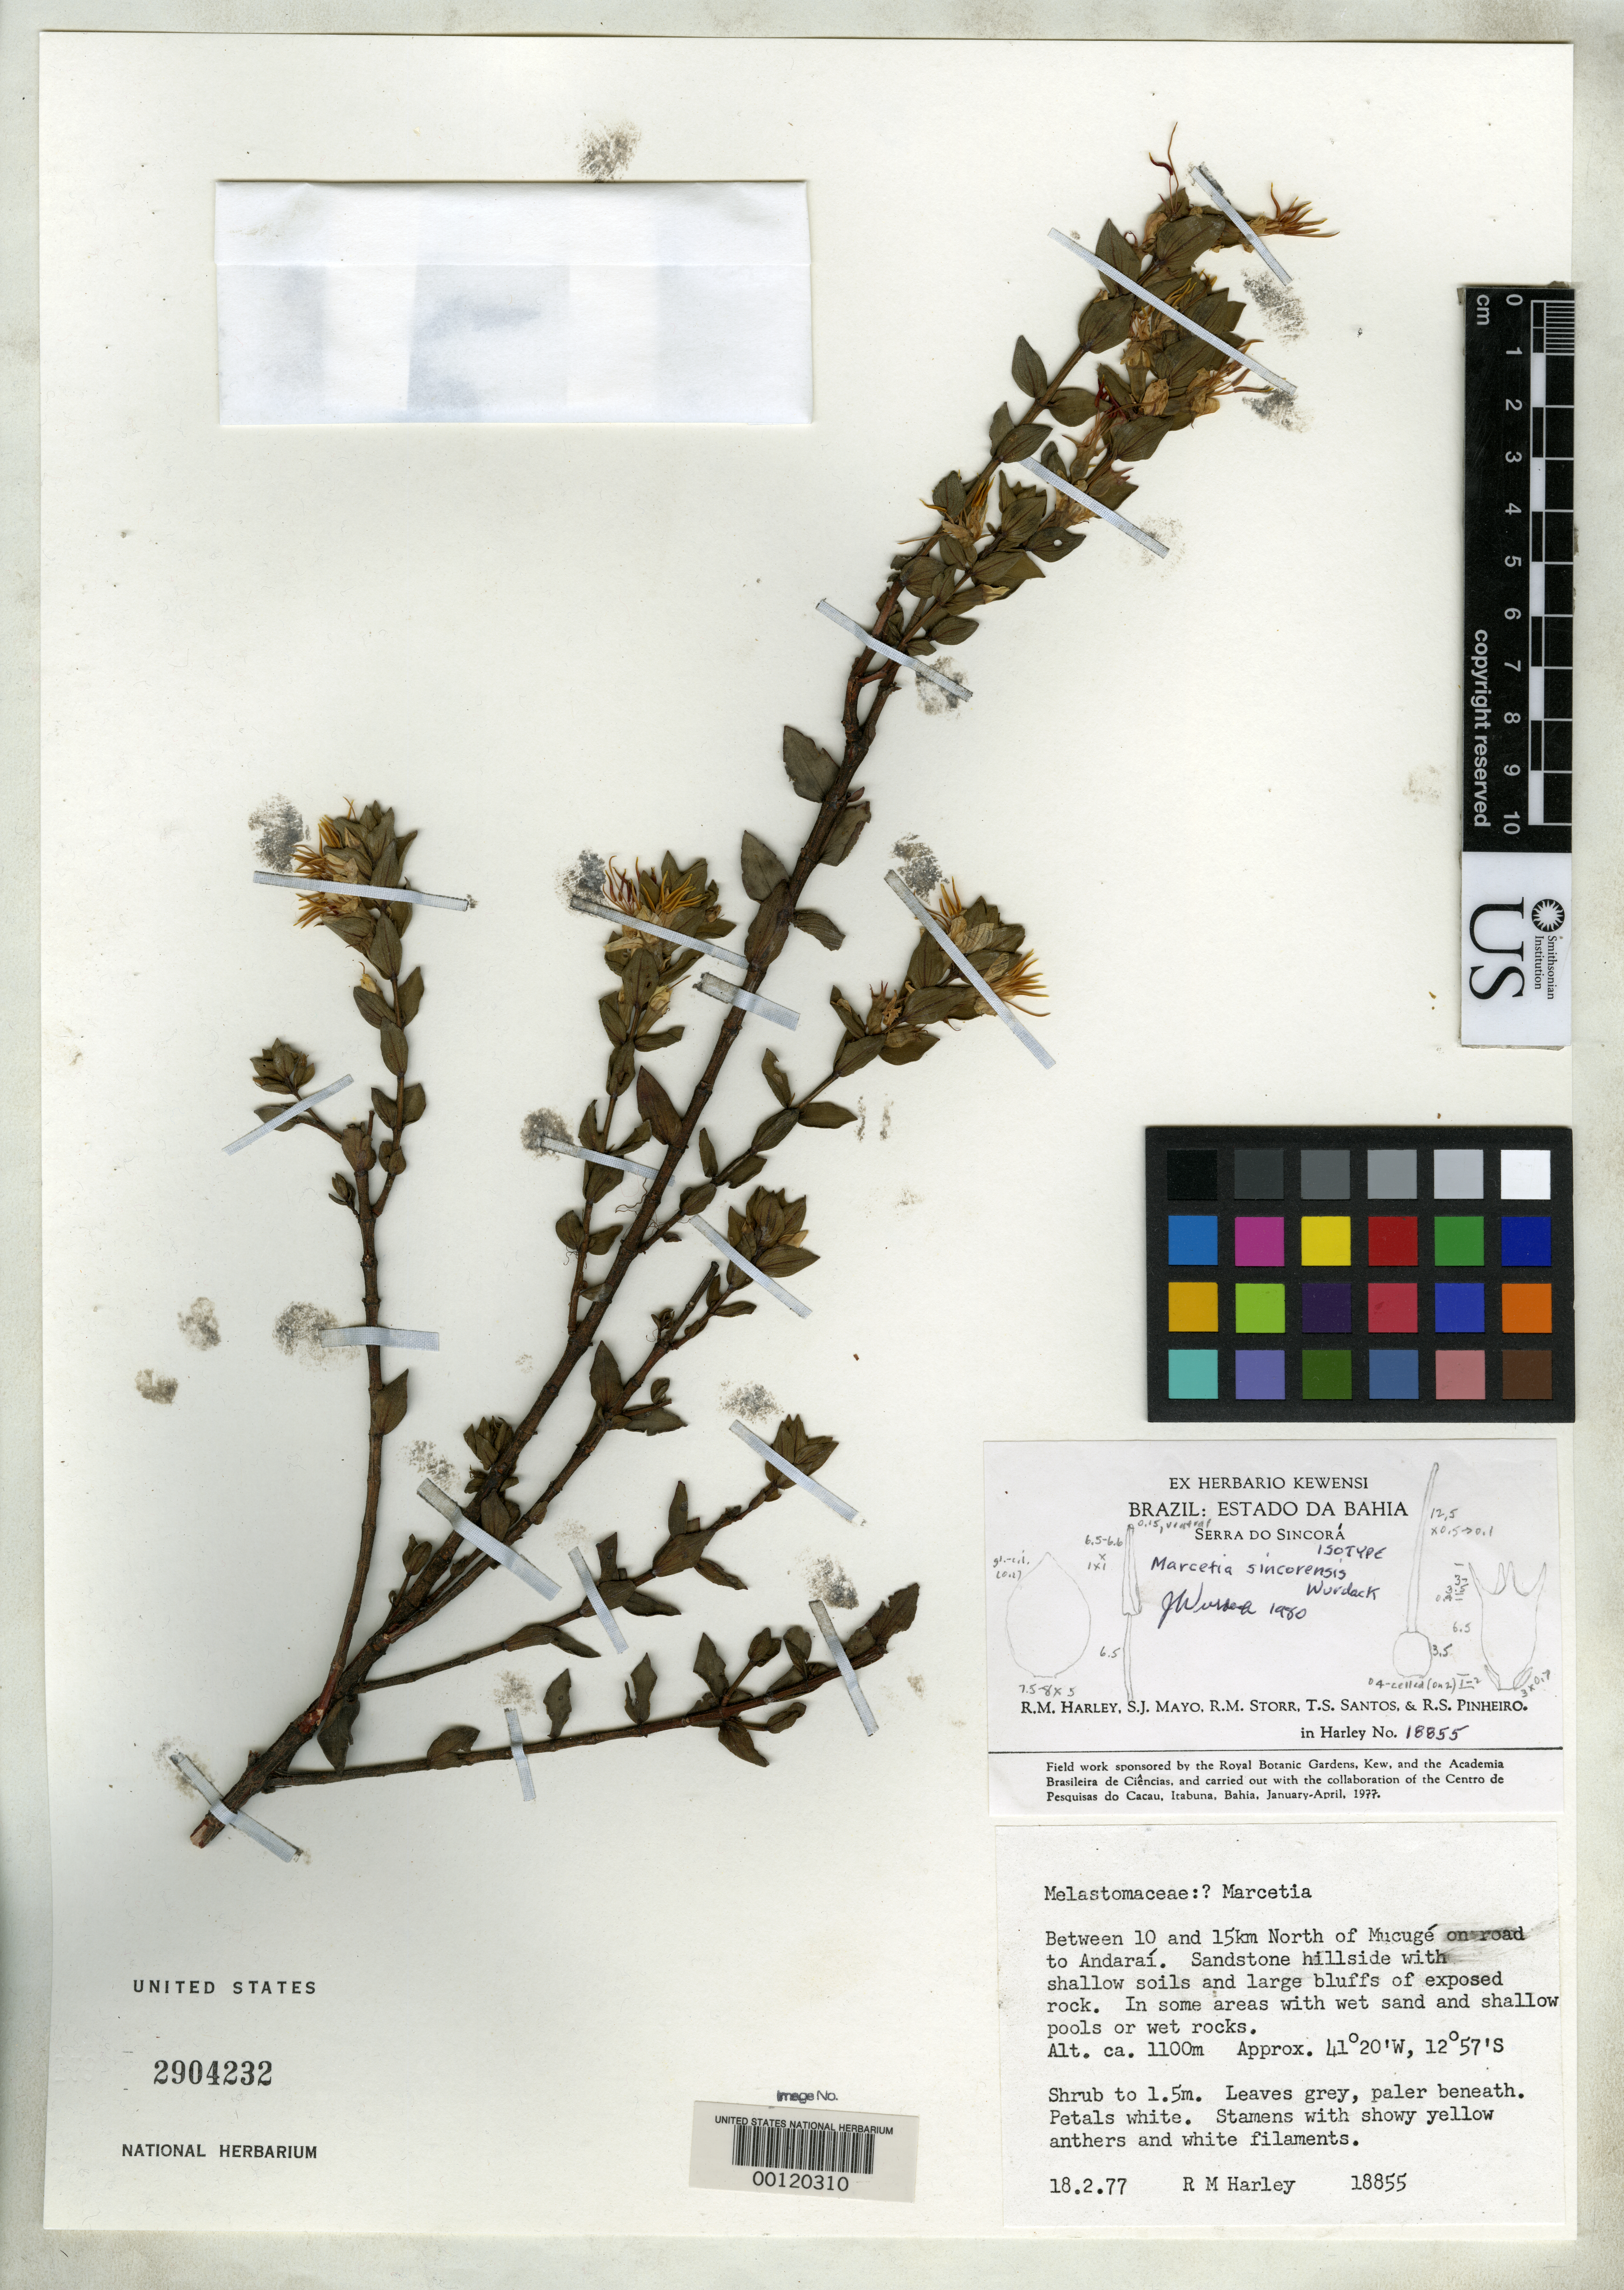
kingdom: Plantae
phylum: Tracheophyta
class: Magnoliopsida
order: Myrtales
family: Melastomataceae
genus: Marcetia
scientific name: Marcetia sincorensis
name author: Wurdack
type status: Isotype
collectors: R. M. Harley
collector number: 18855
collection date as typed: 18 Feb 1977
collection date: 1977-02-18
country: Brazil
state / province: Bahia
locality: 10-15 km N of Mucuge.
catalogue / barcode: US 2904232